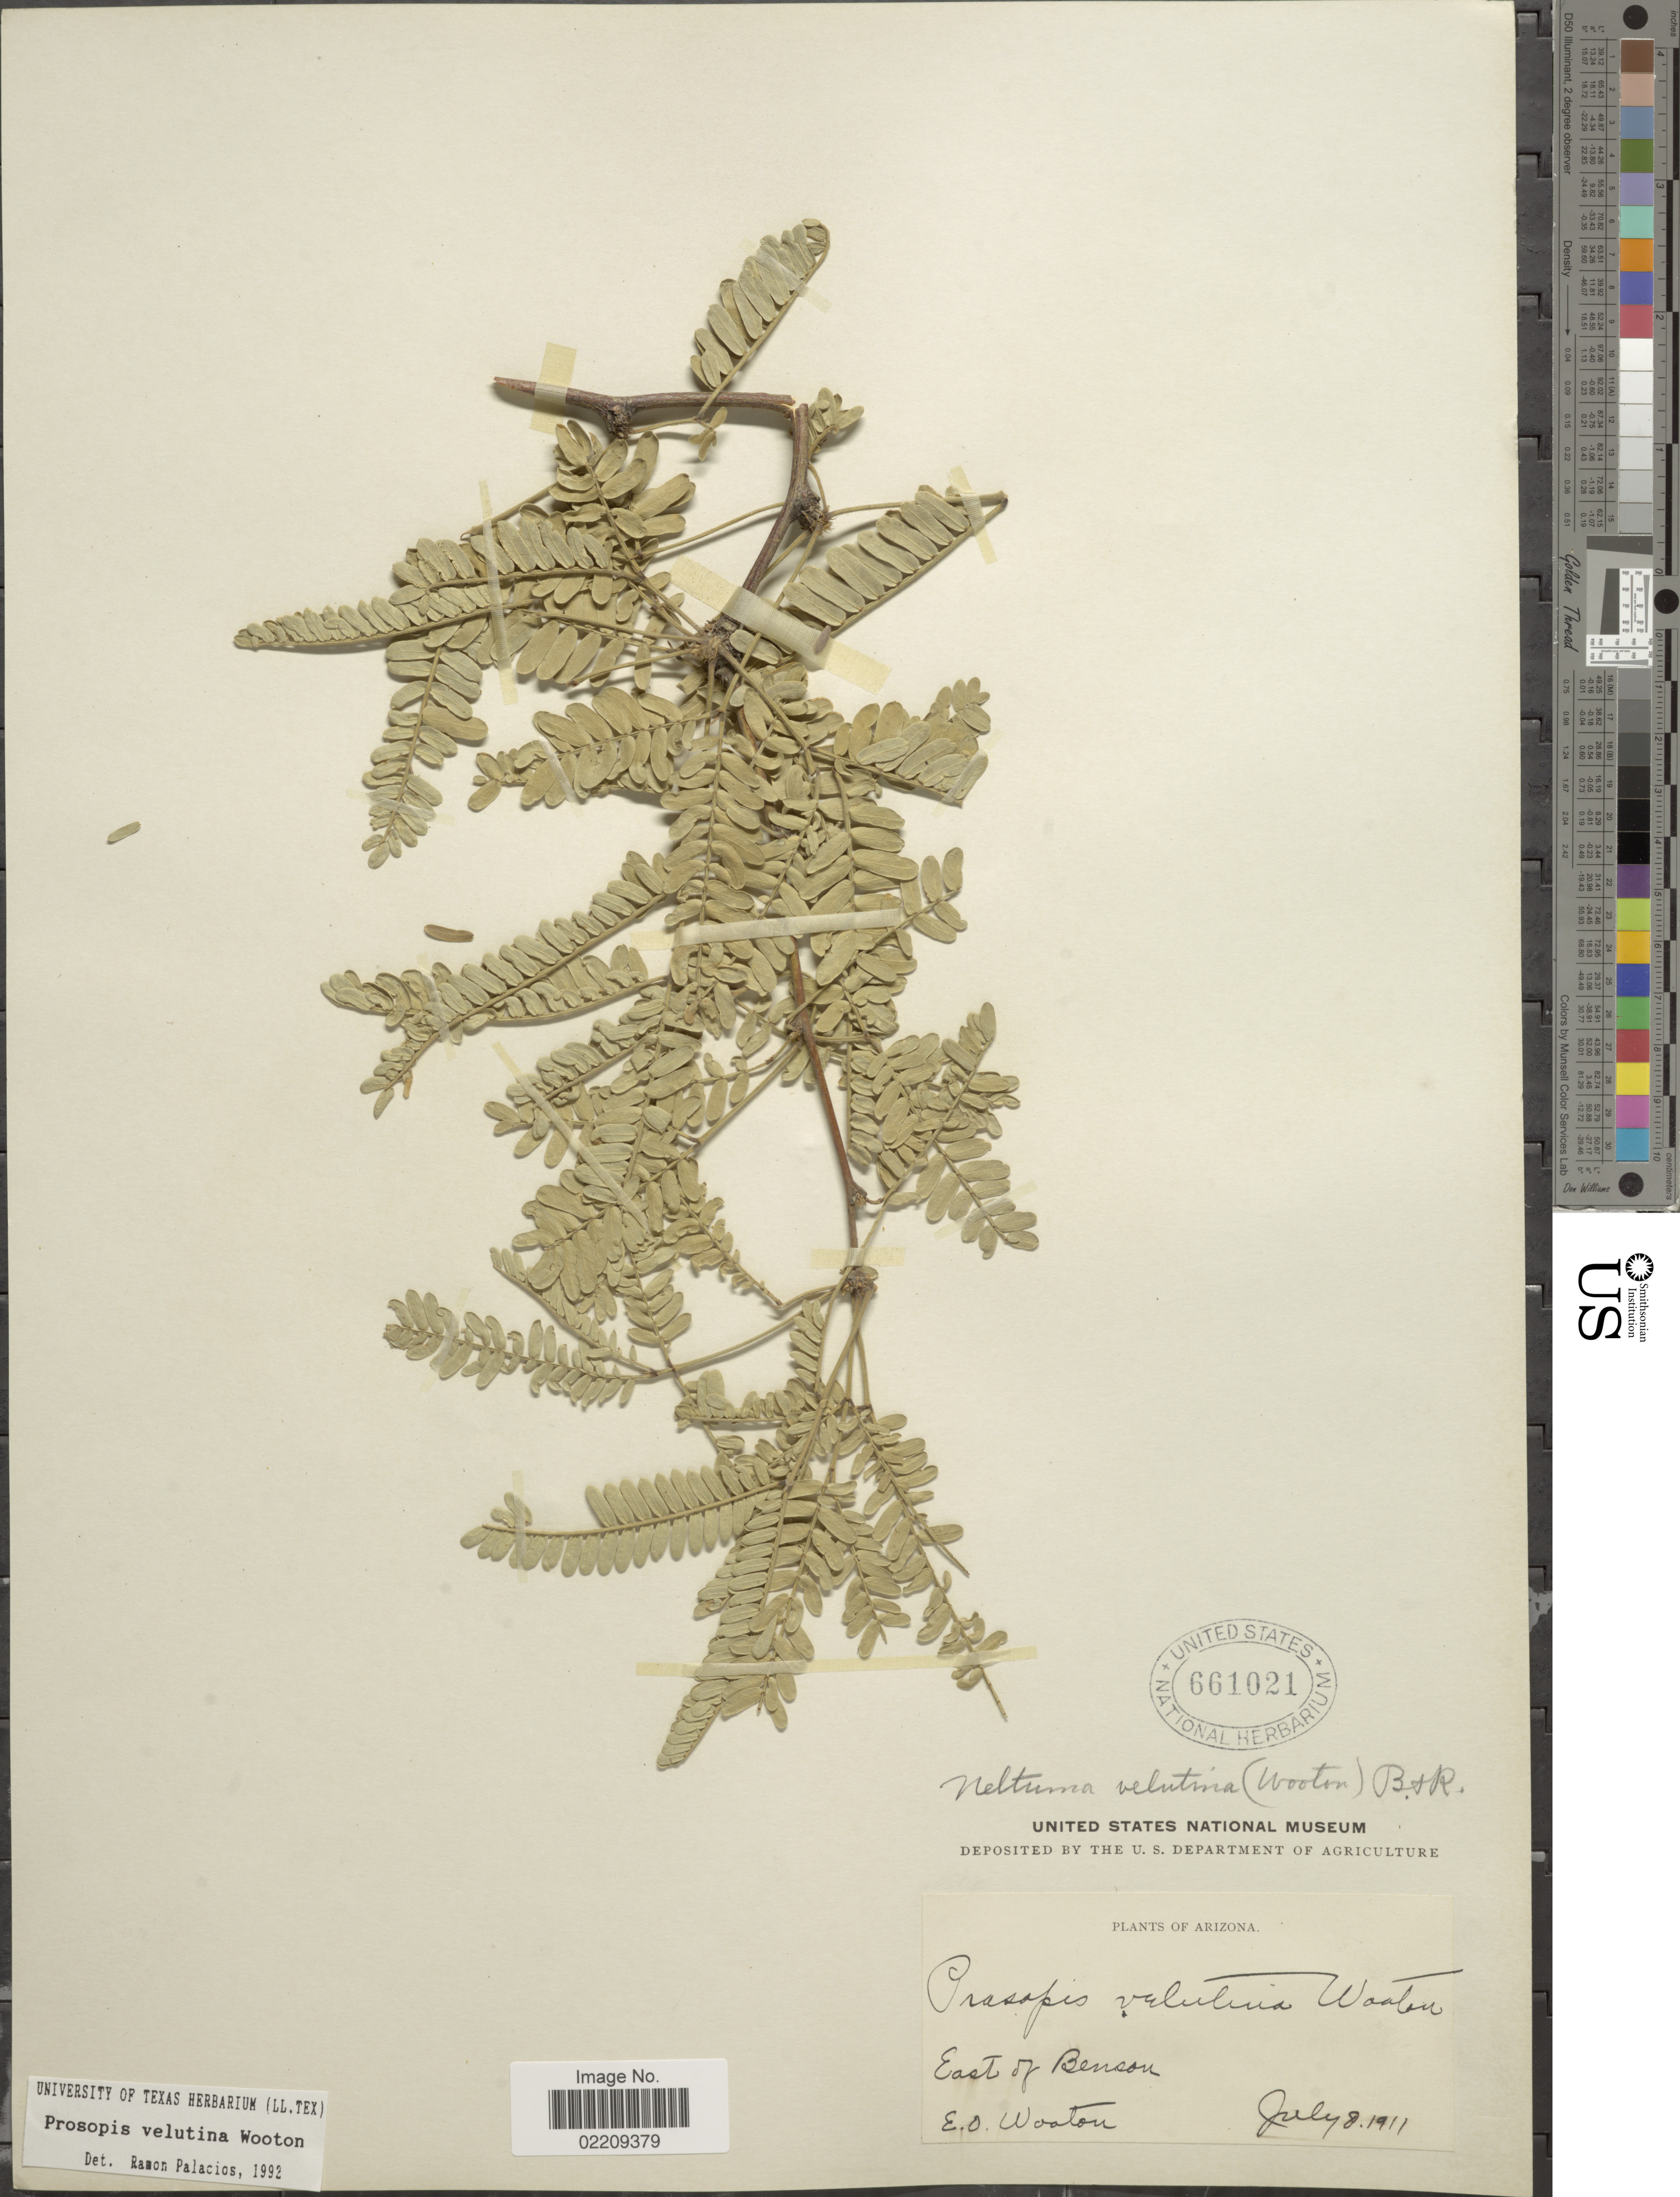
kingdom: Plantae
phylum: Tracheophyta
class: Magnoliopsida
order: Fabales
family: Fabaceae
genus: Neltuma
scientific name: Neltuma velutina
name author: (Wooton) Britton & Rose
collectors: E. O. Wooton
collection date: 1911-07-08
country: United States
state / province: Arizona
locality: East of Benson.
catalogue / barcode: US 661021